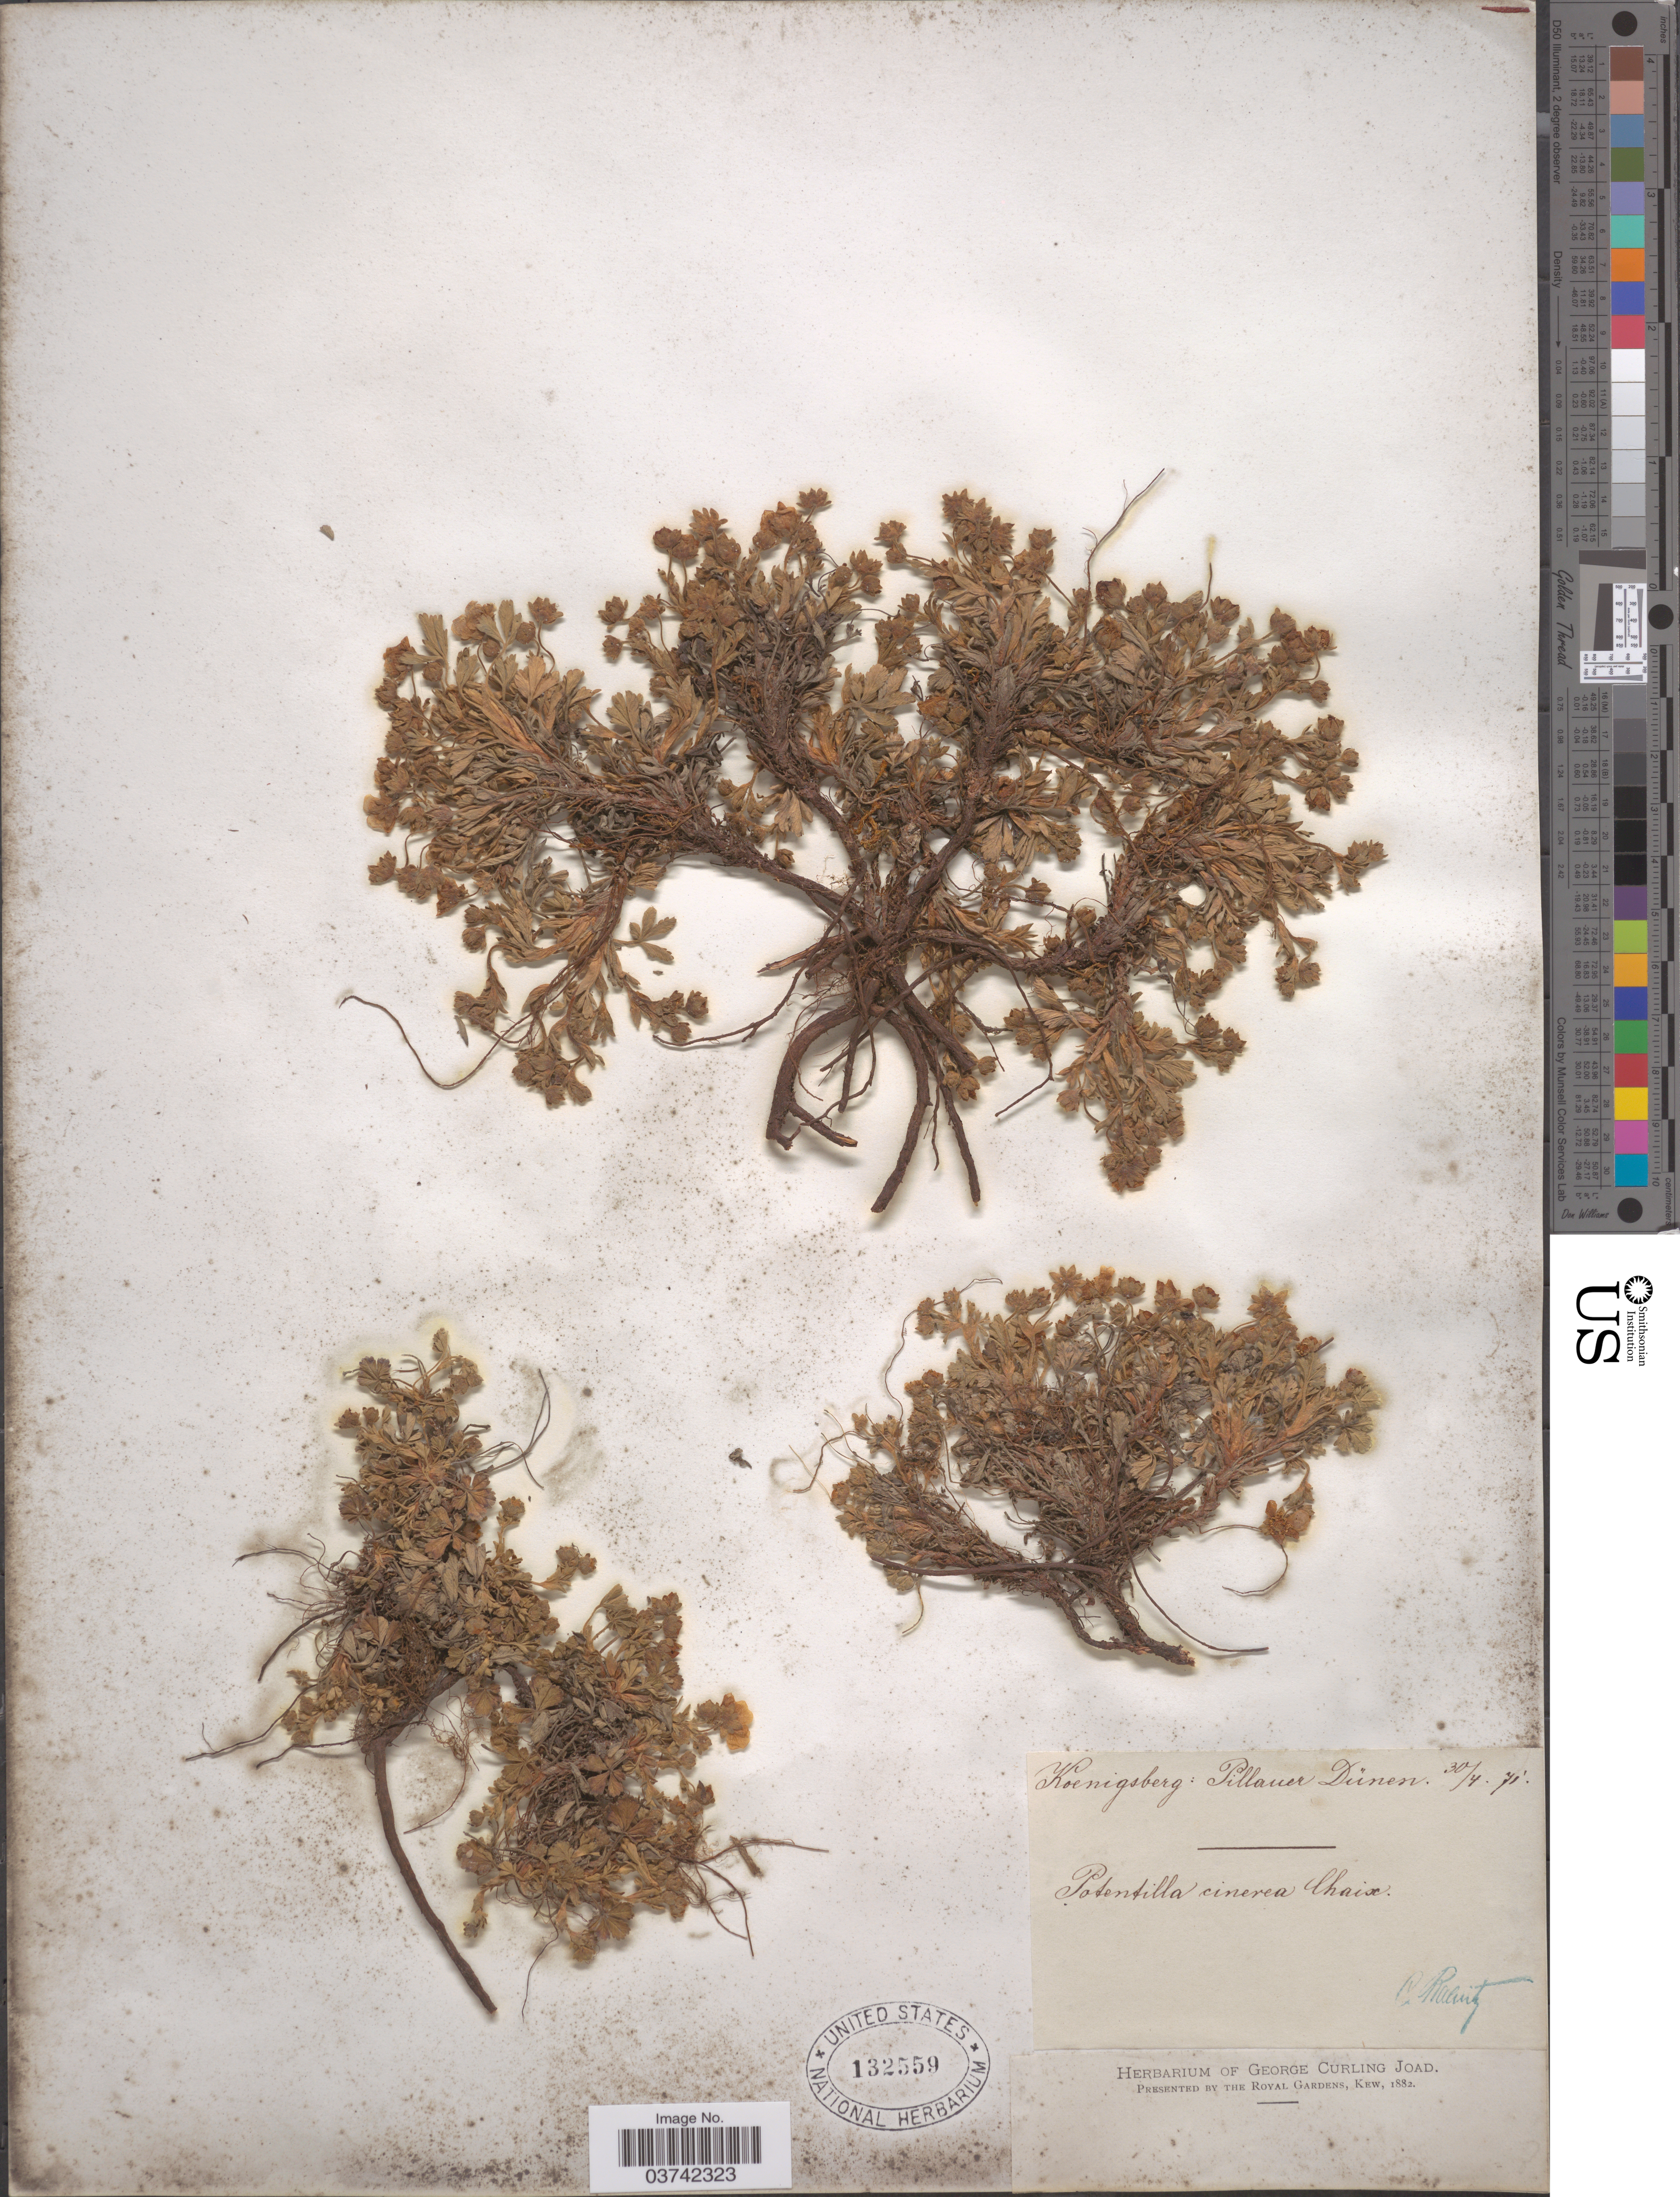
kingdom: Plantae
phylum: Tracheophyta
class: Magnoliopsida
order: Rosales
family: Rosaceae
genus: Potentilla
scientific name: Potentilla cinerea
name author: Chaix ex Vill.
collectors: C. G. Baenitz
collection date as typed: Transcribed d/m/y: 30/4/71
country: Russian Federation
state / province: Kaliningrad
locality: Koenigsberg: Pillauer Dünen.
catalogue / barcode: US 132559